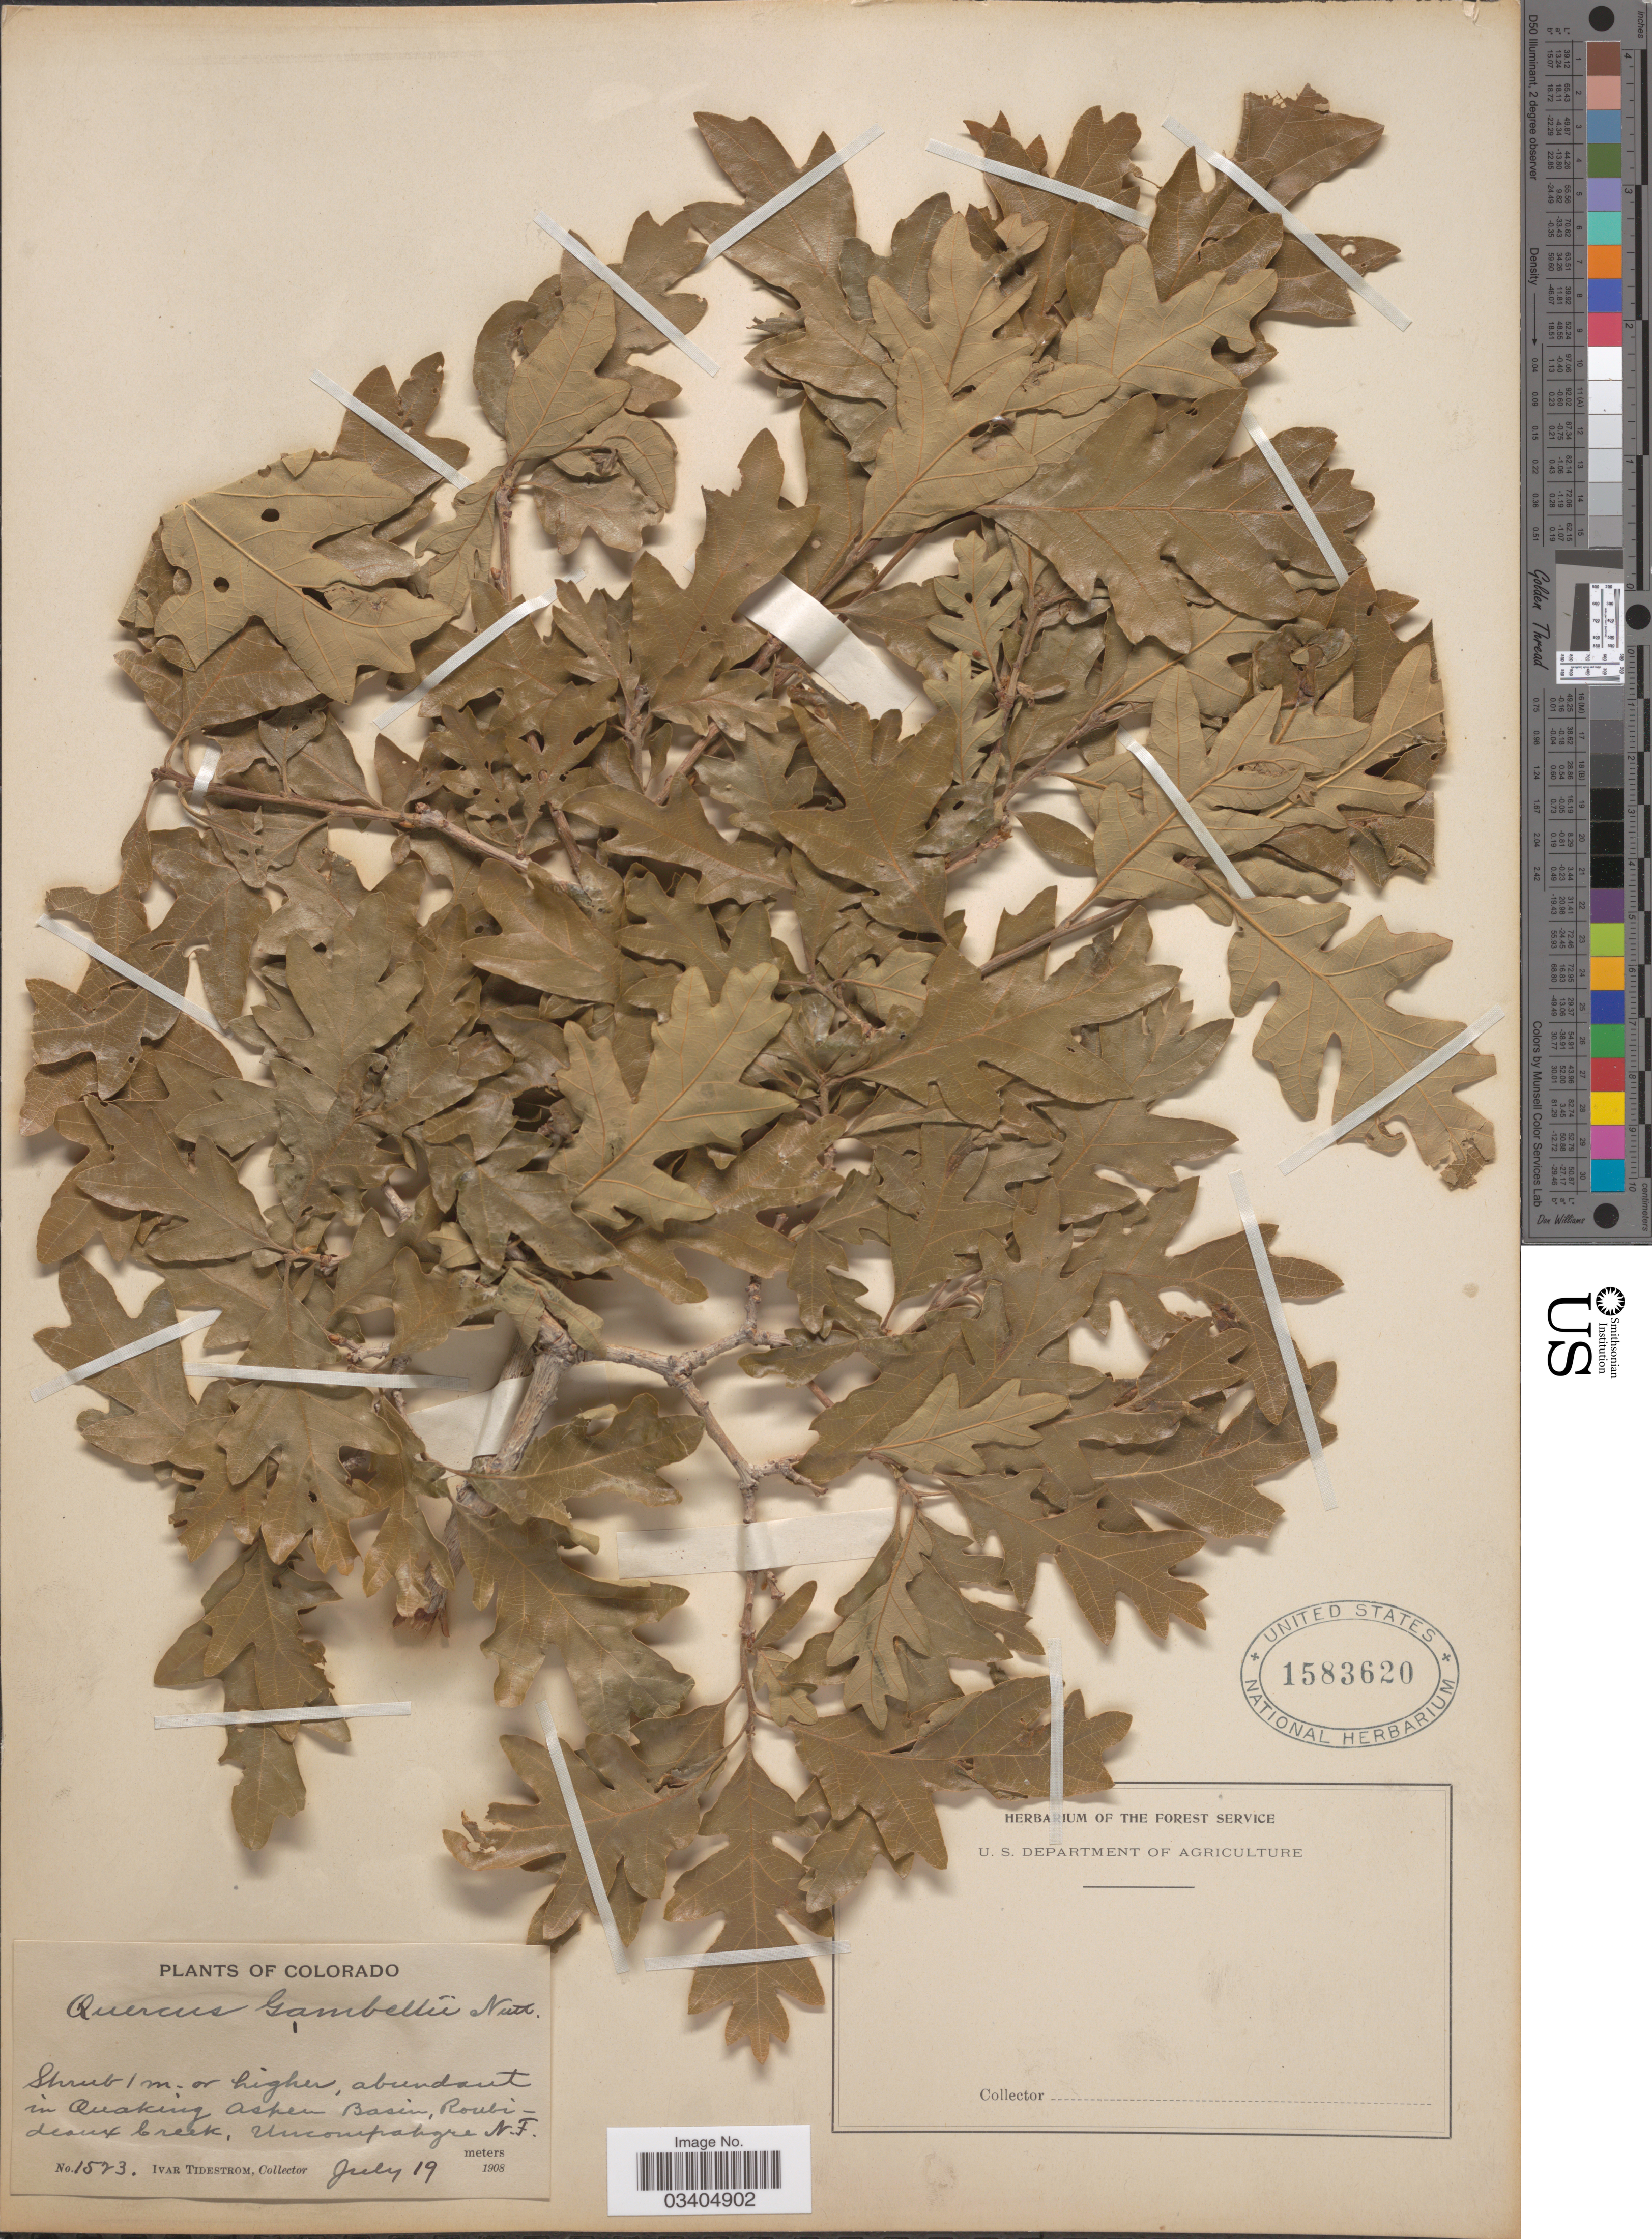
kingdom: Plantae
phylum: Tracheophyta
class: Magnoliopsida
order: Fagales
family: Fagaceae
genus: Quercus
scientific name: Quercus gambelii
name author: Nutt.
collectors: I. F. Tidestrom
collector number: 1523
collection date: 1908-07-19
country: United States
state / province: Colorado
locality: Abundant in Quaking Ashen Basin, Roubideaux Creek, Uncompahgre N. F.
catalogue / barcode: US 1583620